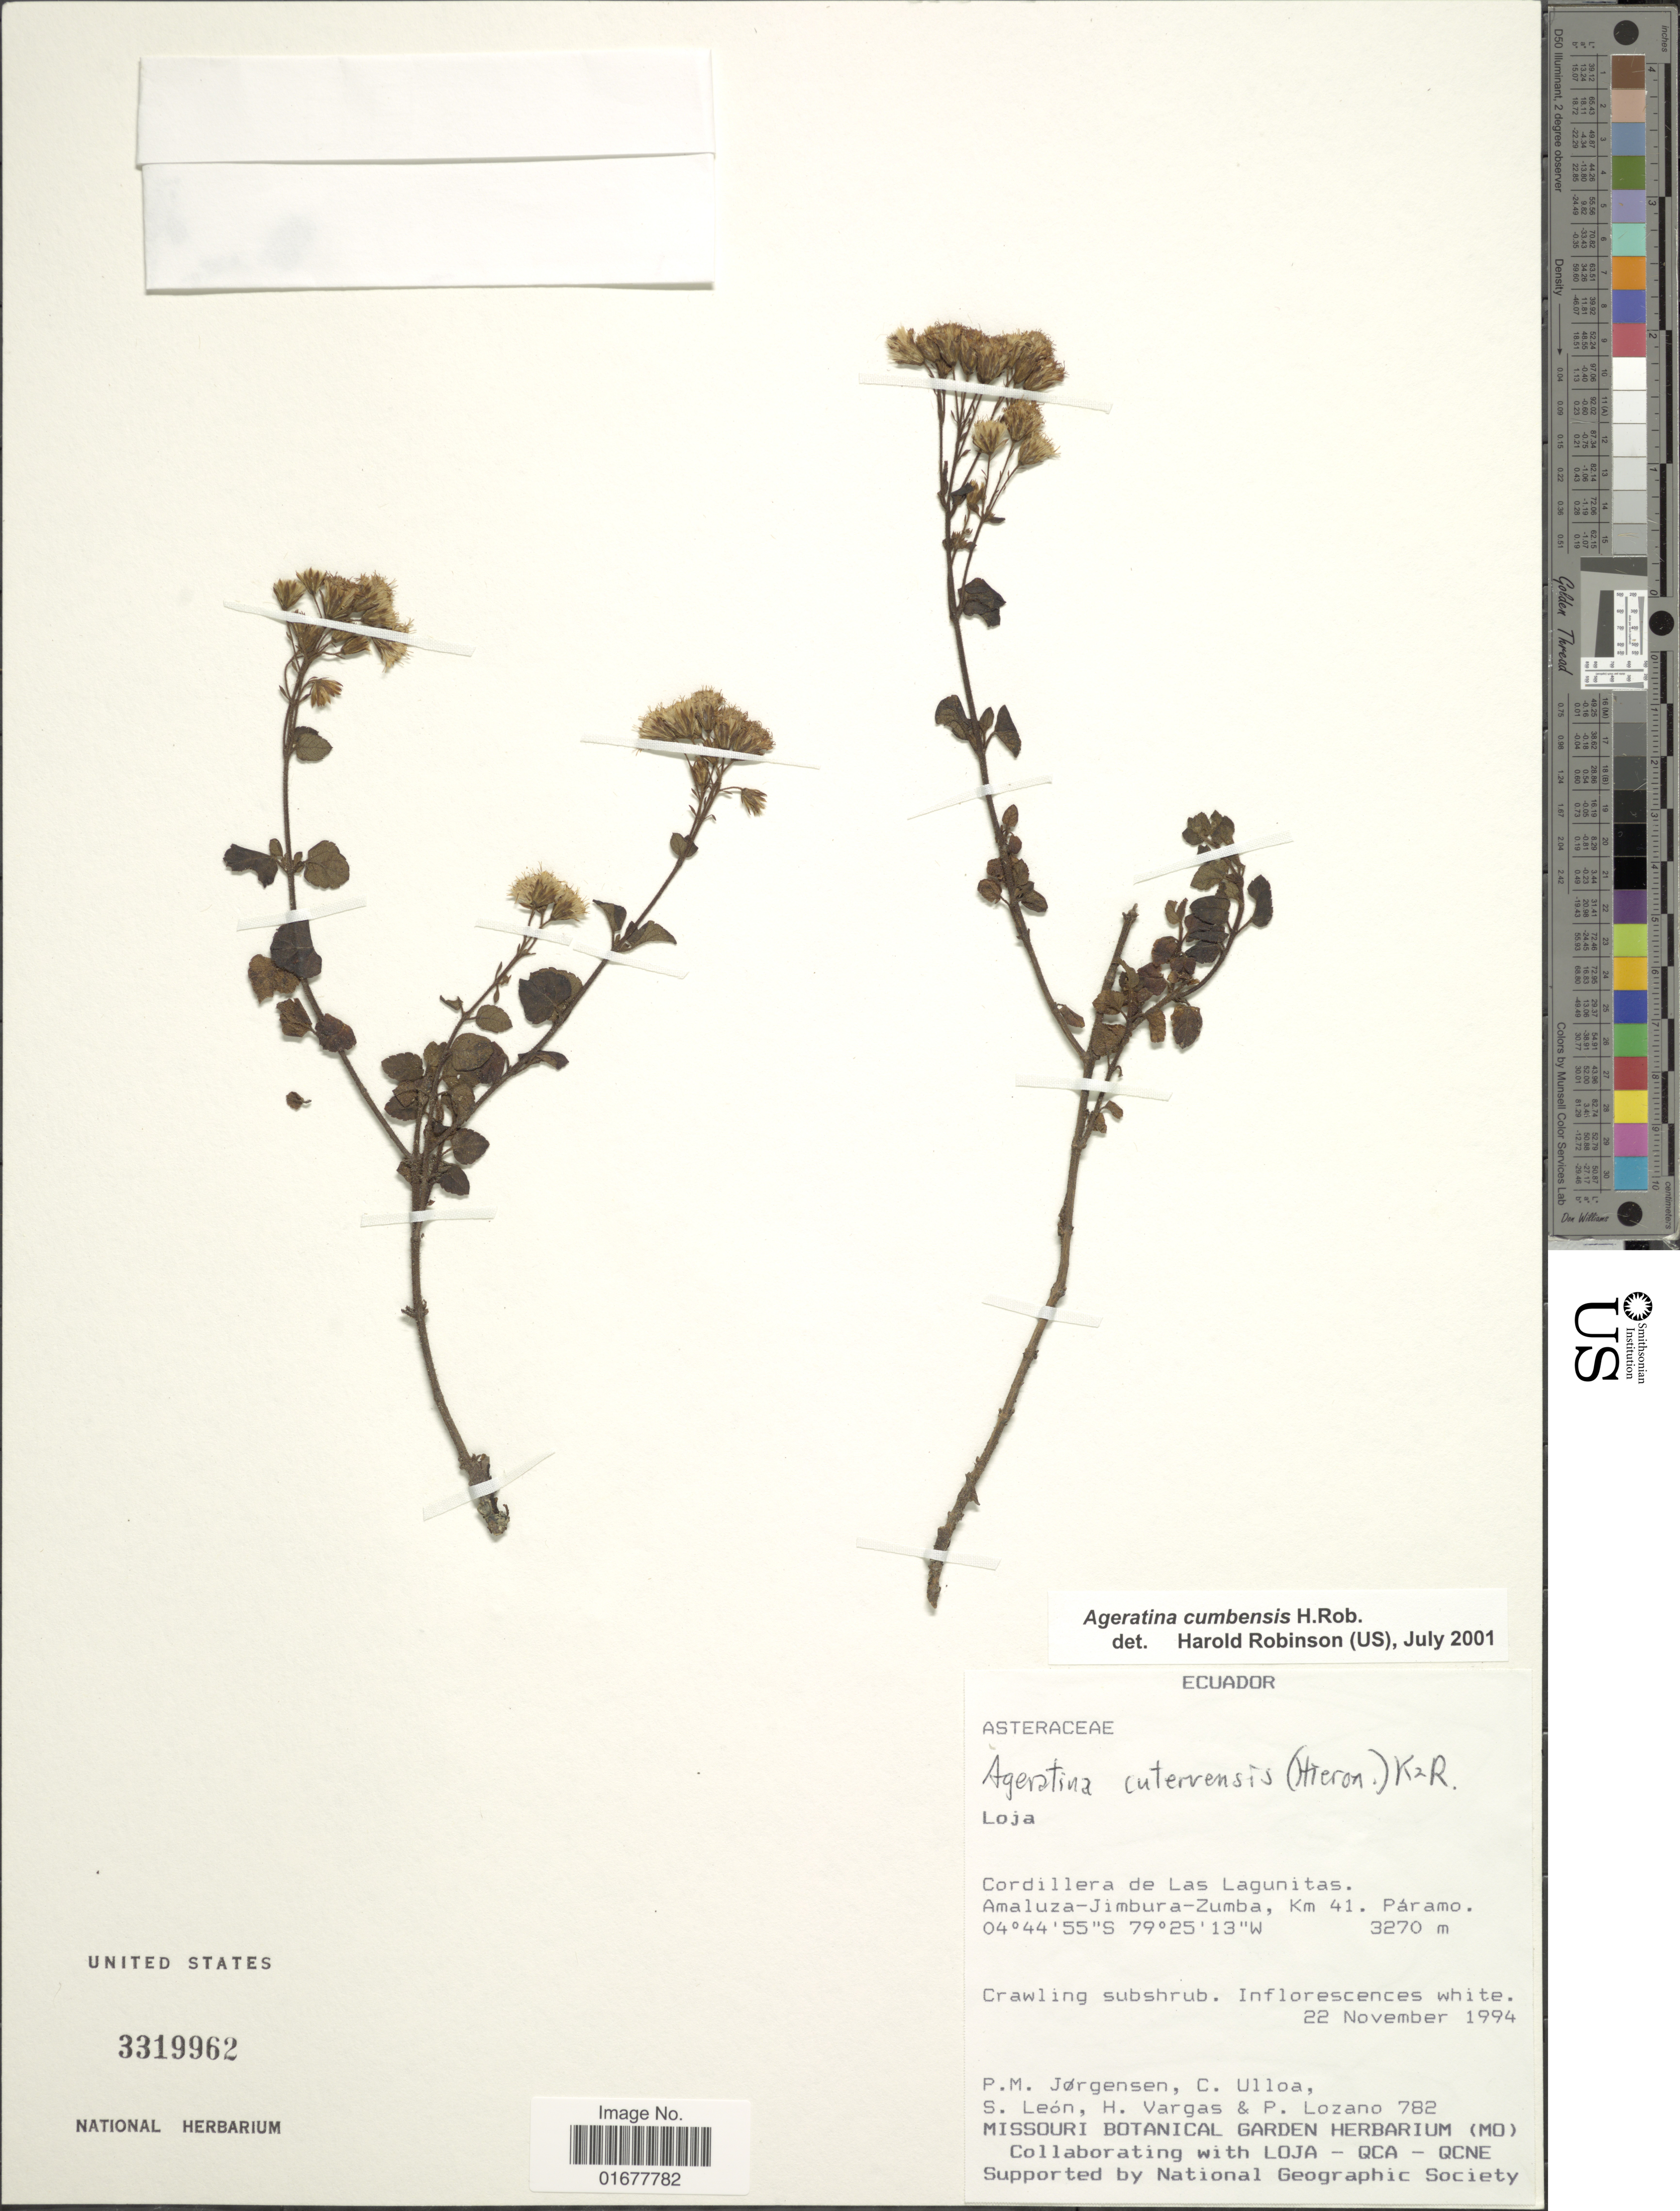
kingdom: Plantae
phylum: Tracheophyta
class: Magnoliopsida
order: Asterales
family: Asteraceae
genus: Ageratina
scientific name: Ageratina cumbensis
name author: H. Rob.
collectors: P. Jørgensen, C. Ulloa, S. León, H. Vargas & P. Lozano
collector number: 782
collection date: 1994-11-22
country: Ecuador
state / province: Loja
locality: Cordillera de Las Lagunitas, Amaluza-Jimbura-Zumba, Km 41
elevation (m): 3270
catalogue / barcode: US 3319962